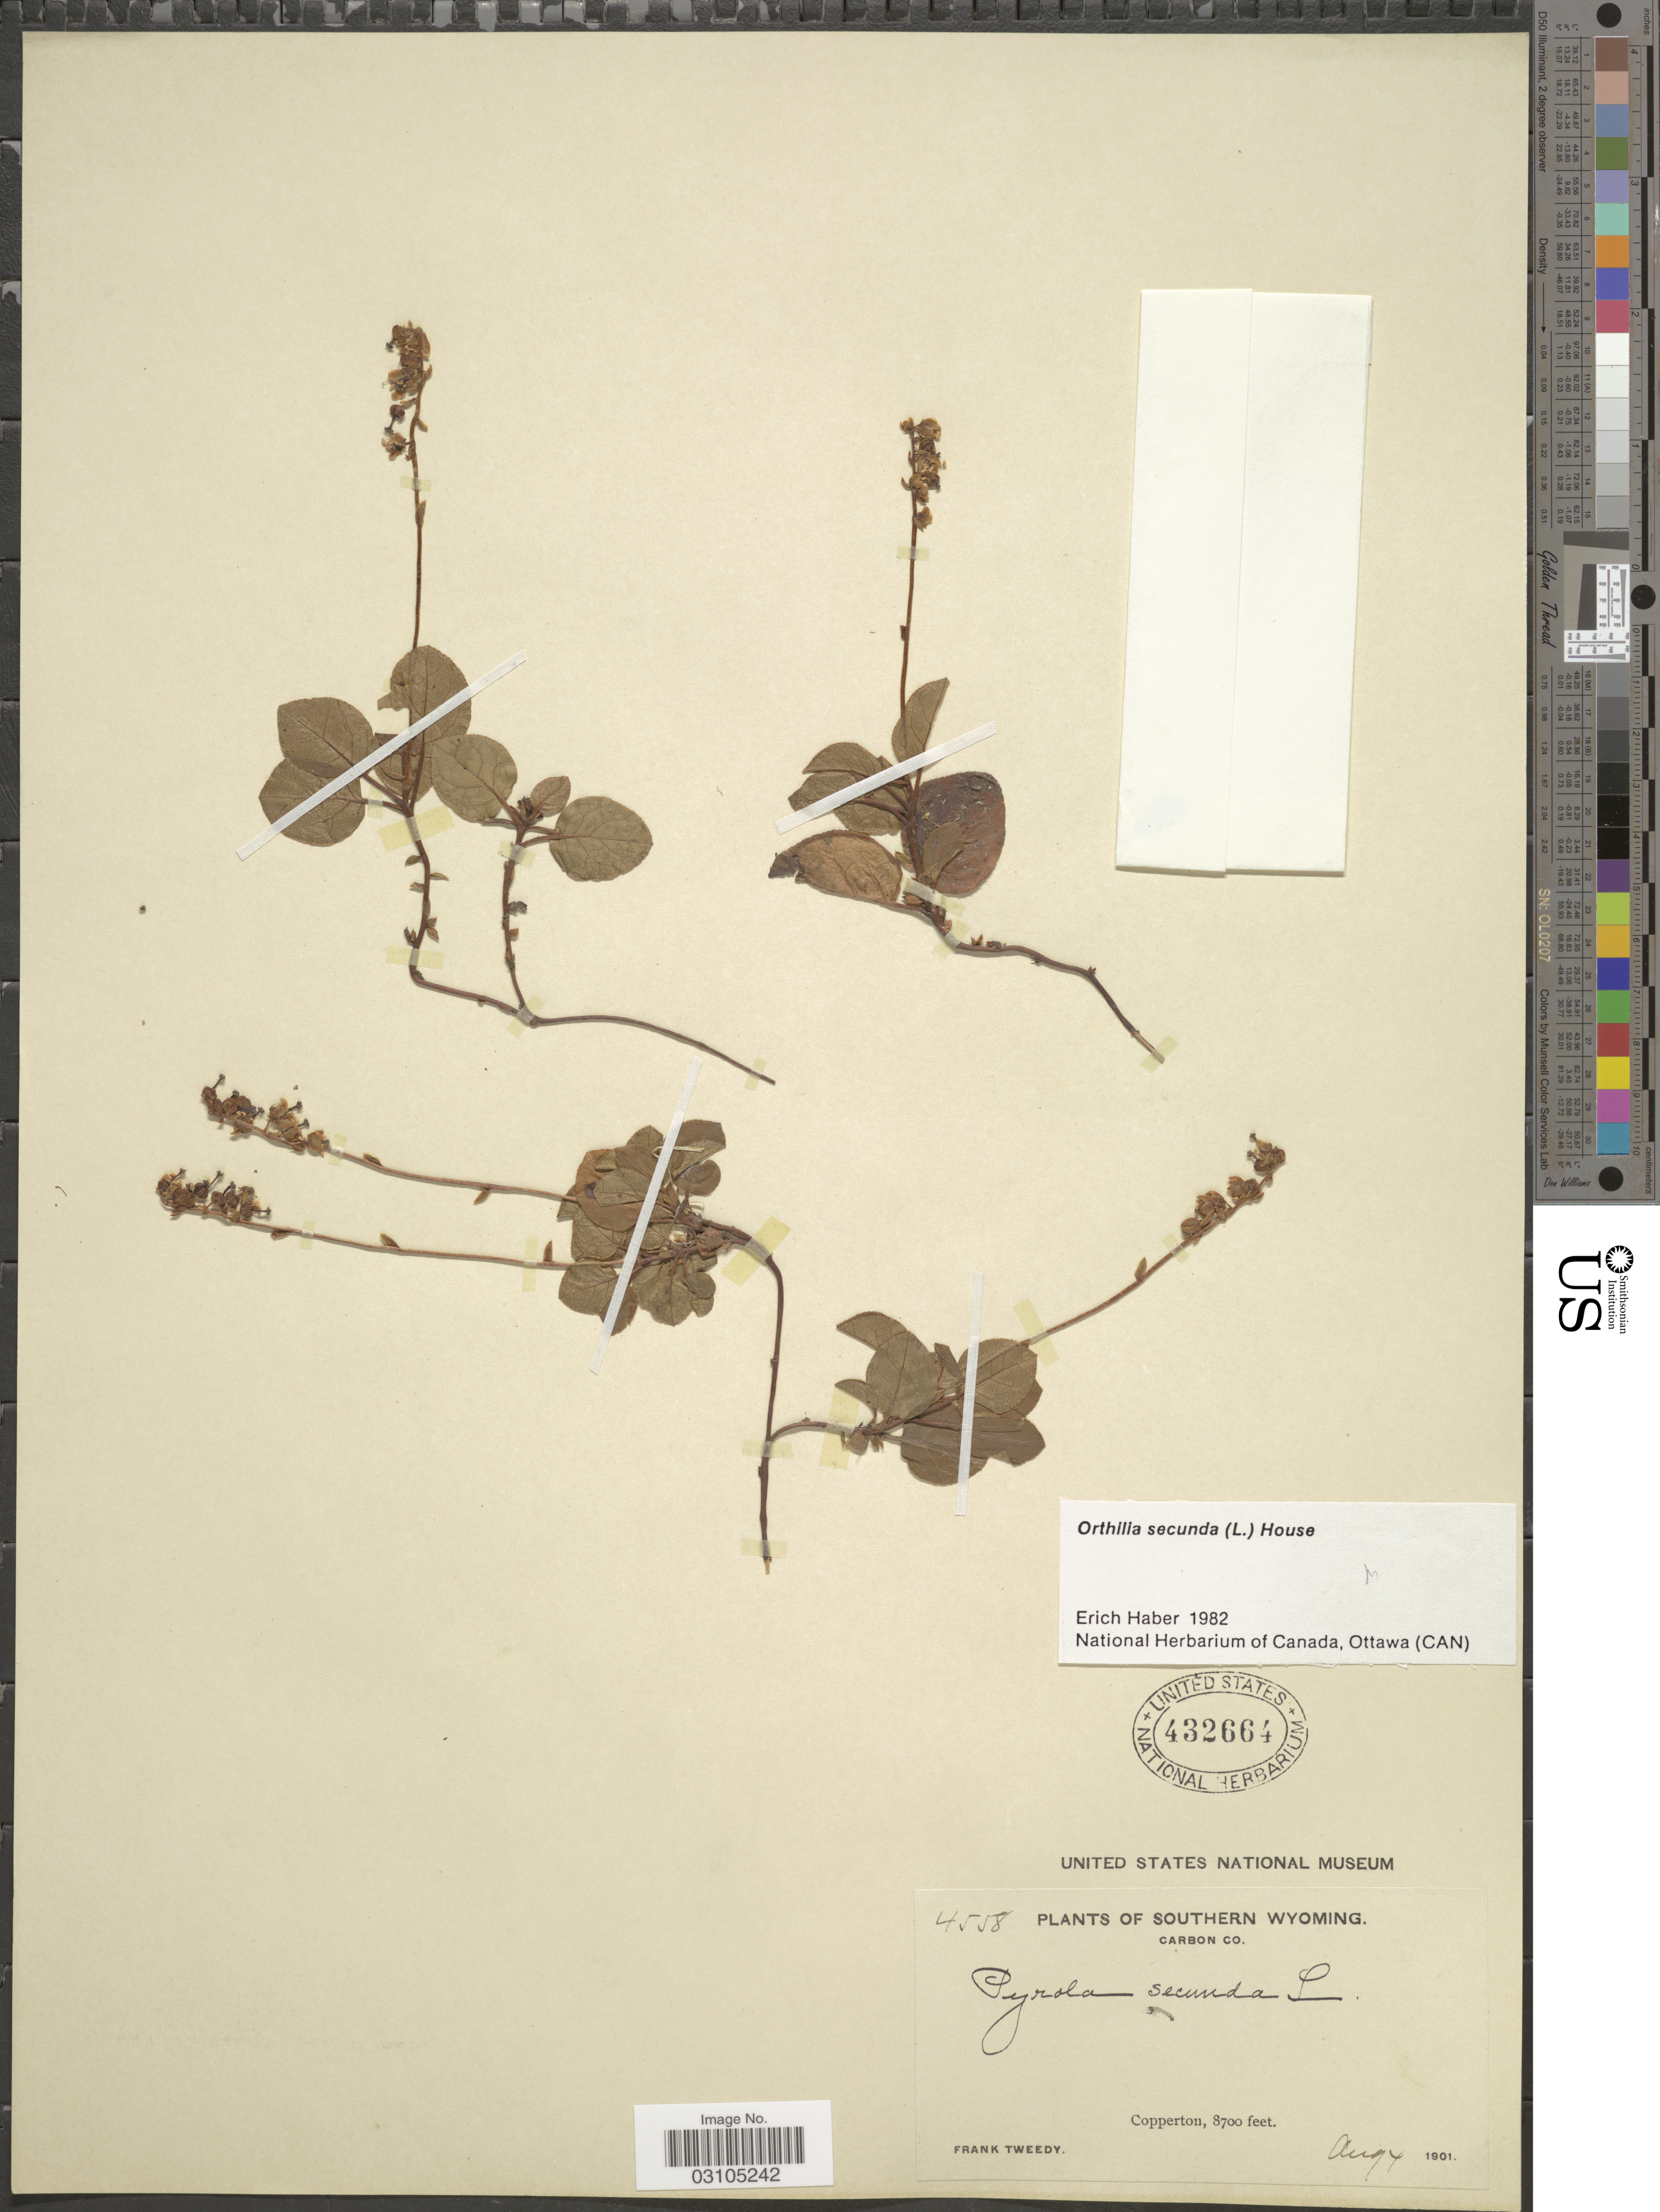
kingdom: Plantae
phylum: Tracheophyta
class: Magnoliopsida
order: Ericales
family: Ericaceae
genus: Orthilia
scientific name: Orthilia secunda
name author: (L.) House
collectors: F. Tweedy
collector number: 4558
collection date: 1901-08-04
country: United States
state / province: Wyoming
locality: Southern Wyoming. Carbon Co. Copperton.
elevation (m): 2652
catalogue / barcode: US 432664